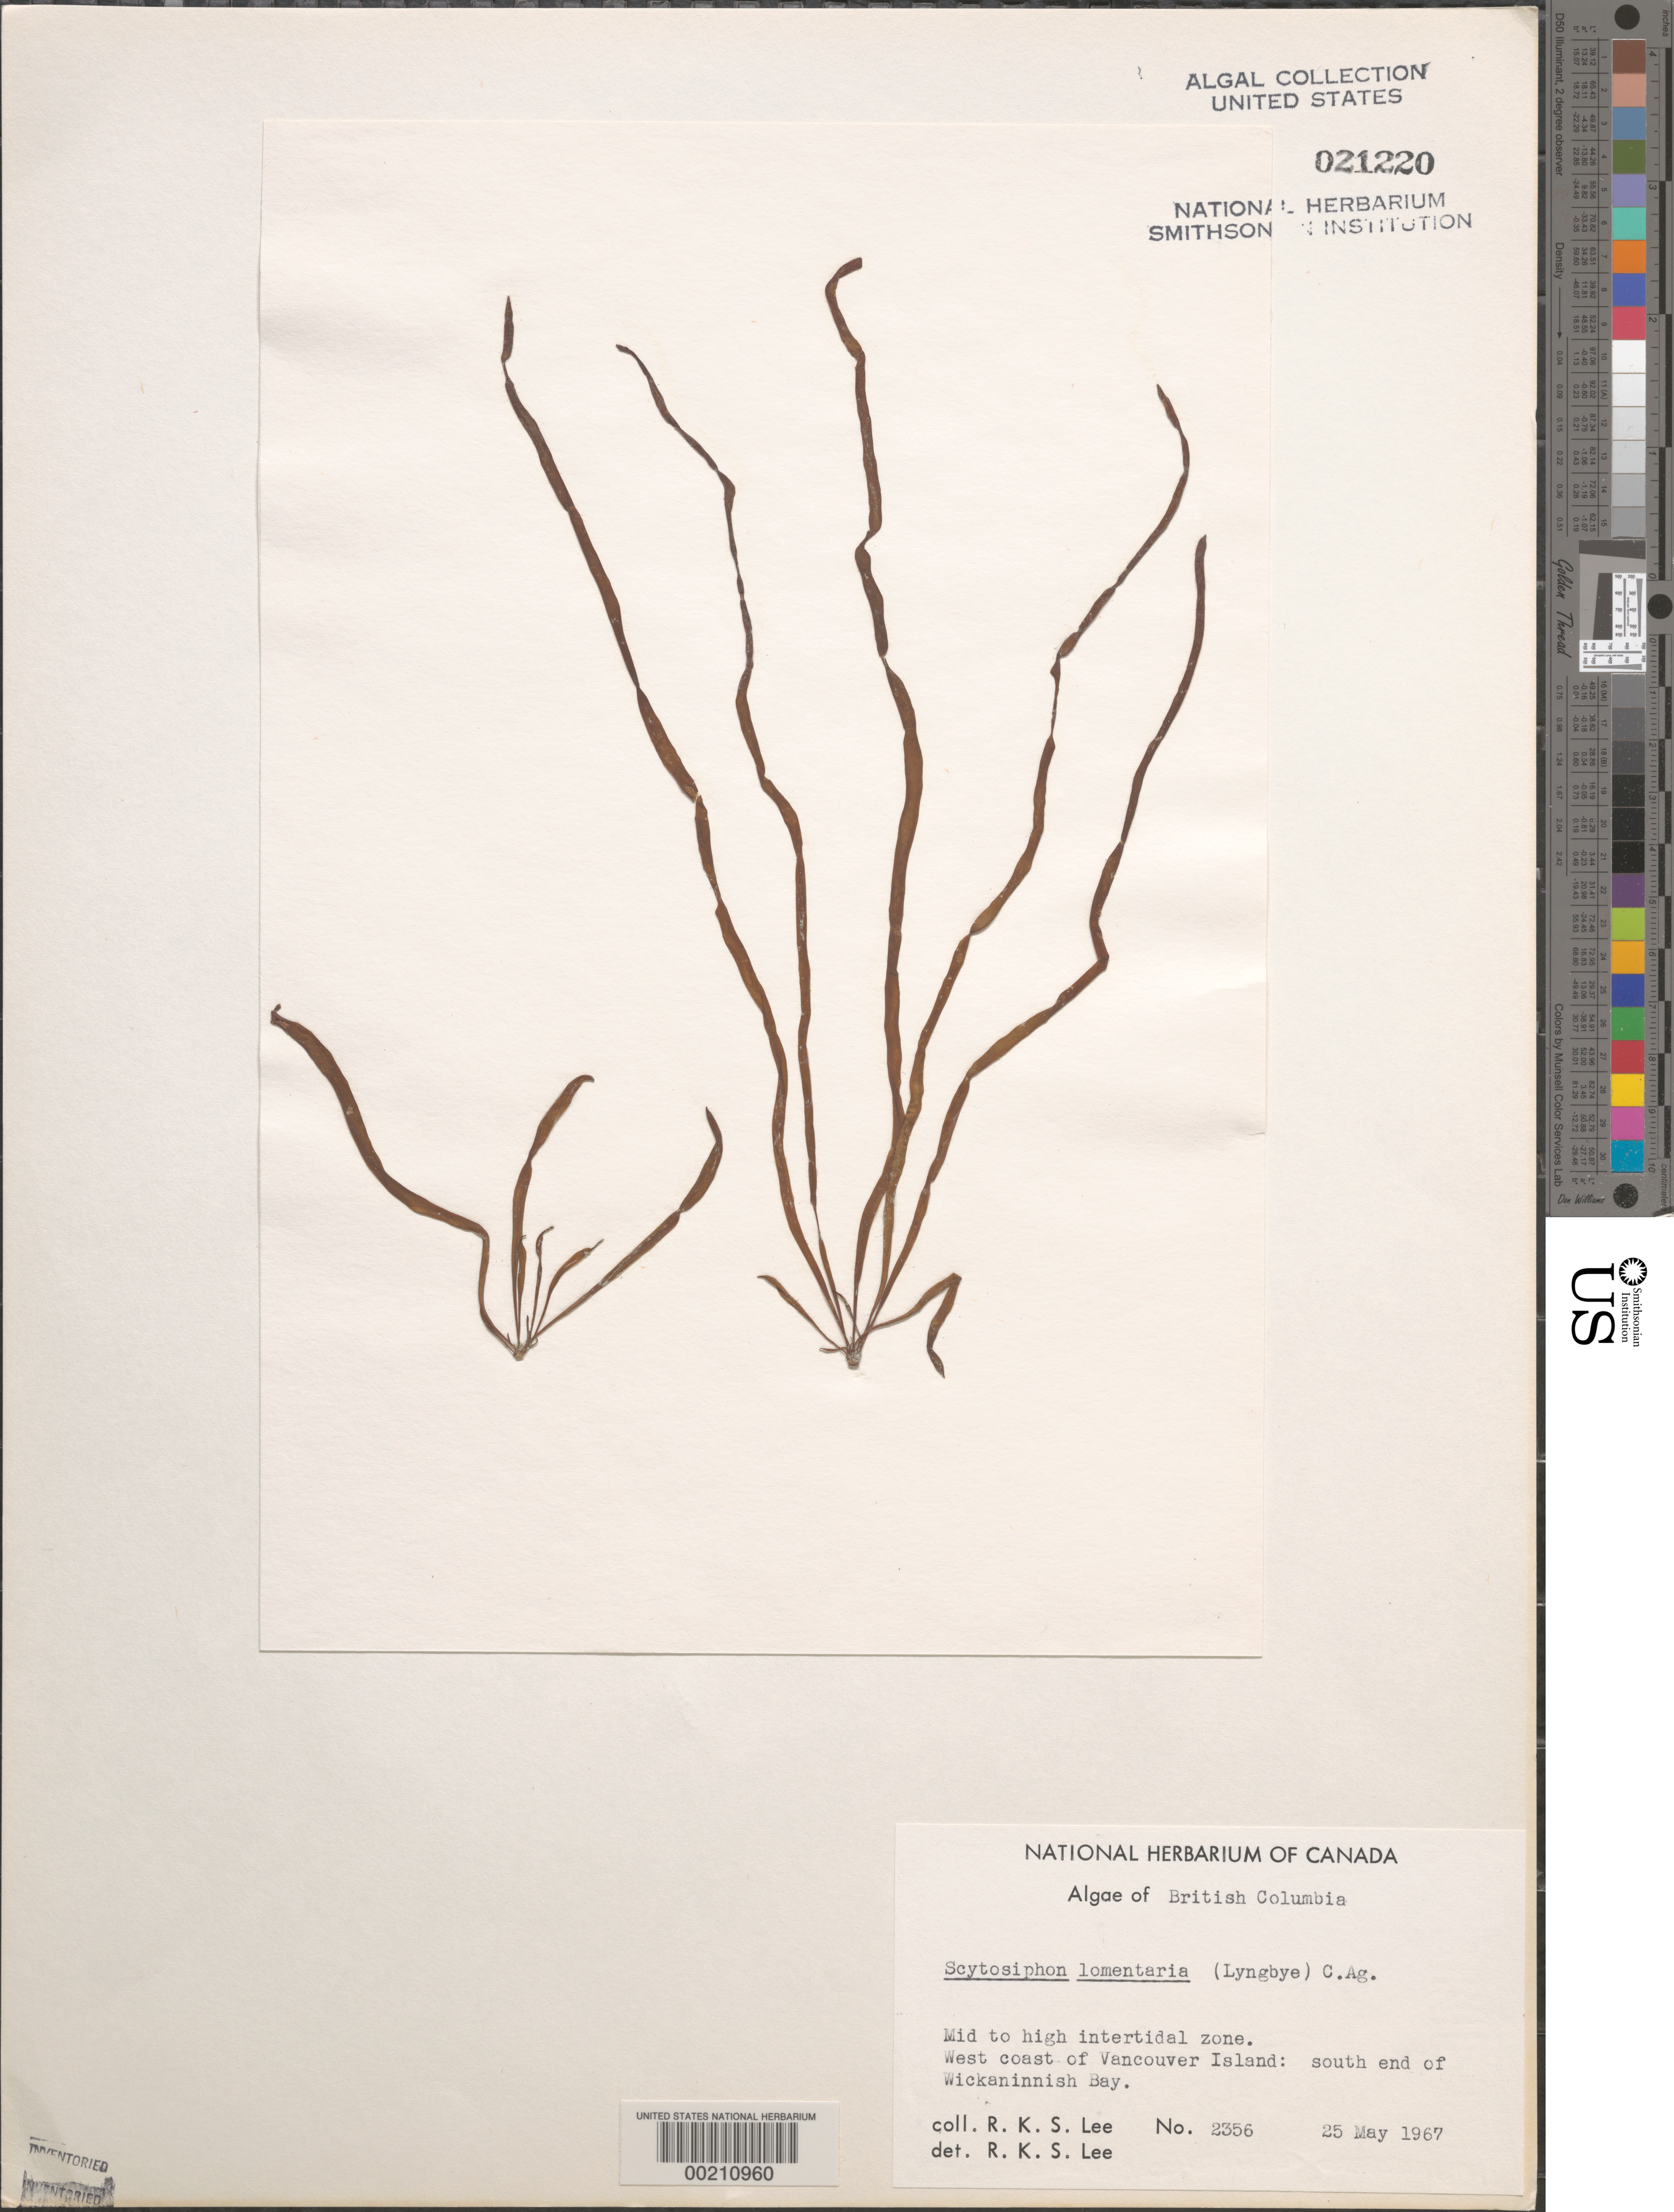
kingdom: Chromista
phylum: Ochrophyta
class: Phaeophyceae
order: Scytosiphonales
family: Scytosiphonaceae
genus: Scytosiphon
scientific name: Scytosiphon lomentaria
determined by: Lee, R. K. S.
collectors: R. Lee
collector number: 2356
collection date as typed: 25 May 1967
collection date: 1967-05-25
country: Canada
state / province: British Columbia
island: Vancouver Island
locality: Wickaninnish Bay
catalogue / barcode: US 21220